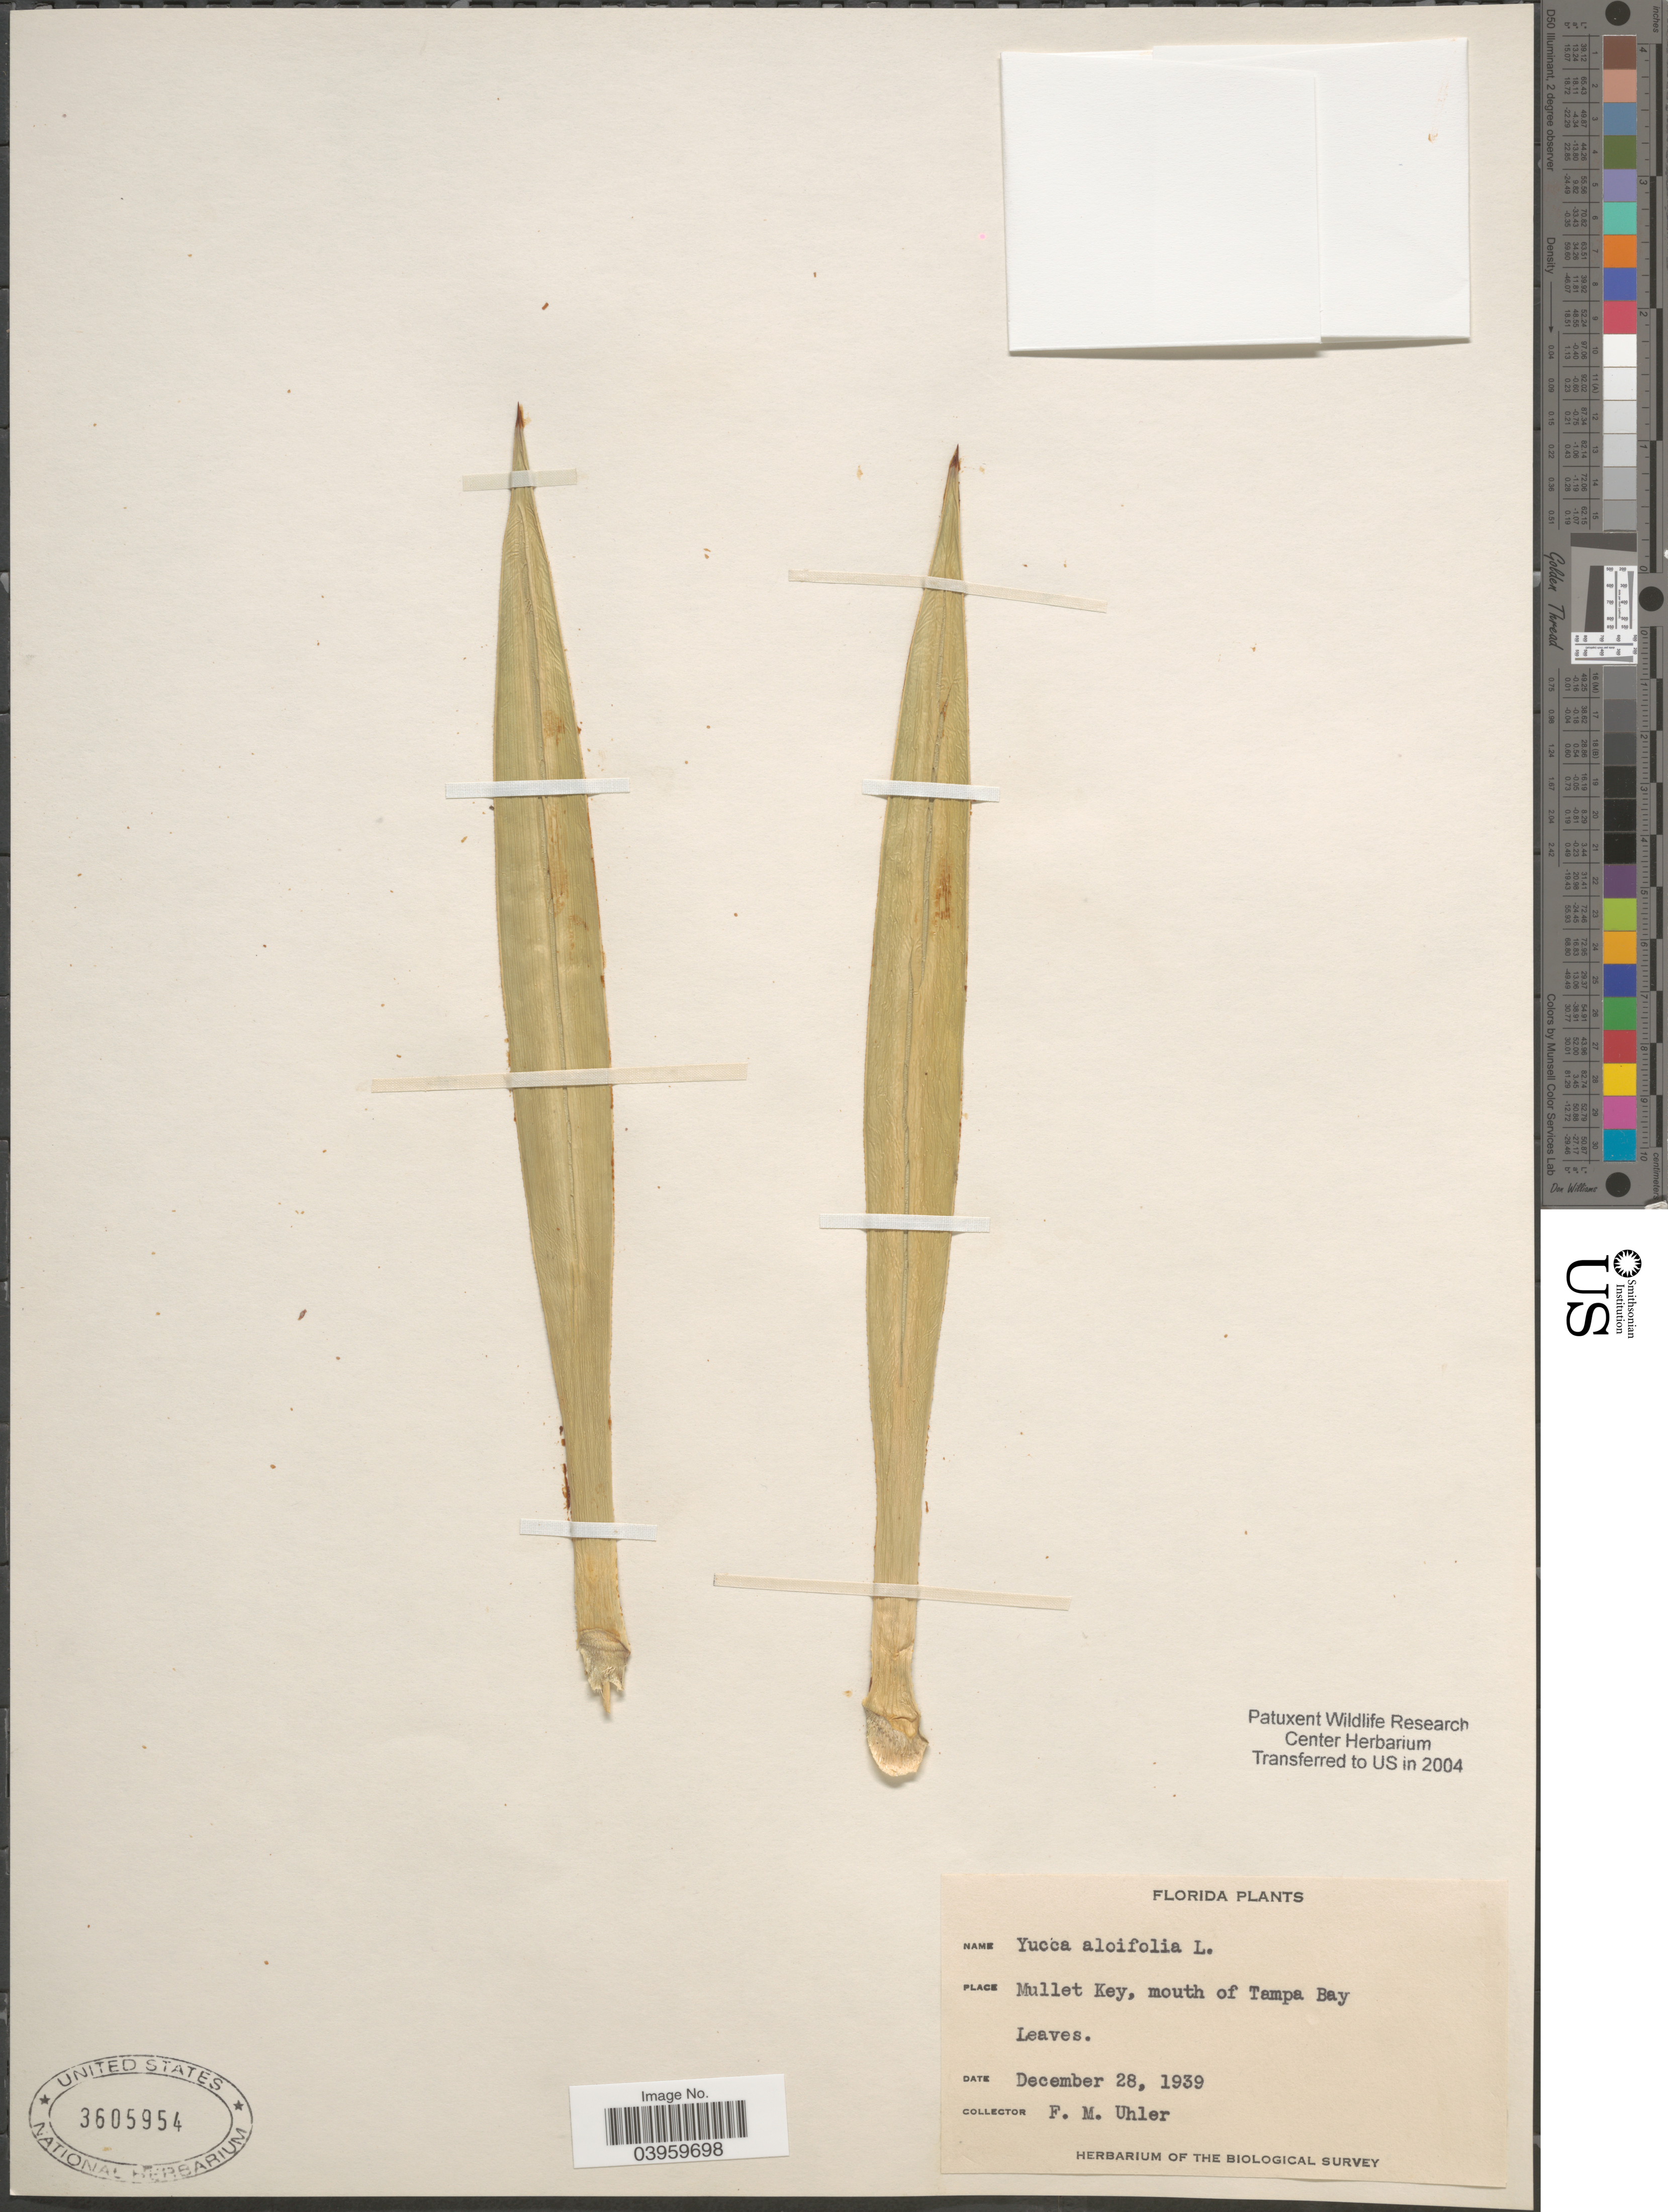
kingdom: Plantae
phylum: Tracheophyta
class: Liliopsida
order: Asparagales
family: Asparagaceae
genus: Yucca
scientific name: Yucca aloifolia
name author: L.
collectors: F. M. Uhler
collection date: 1939-12-28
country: United States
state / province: Florida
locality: Mullet Key, mouth of Tampa Bay.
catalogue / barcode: US 3605954